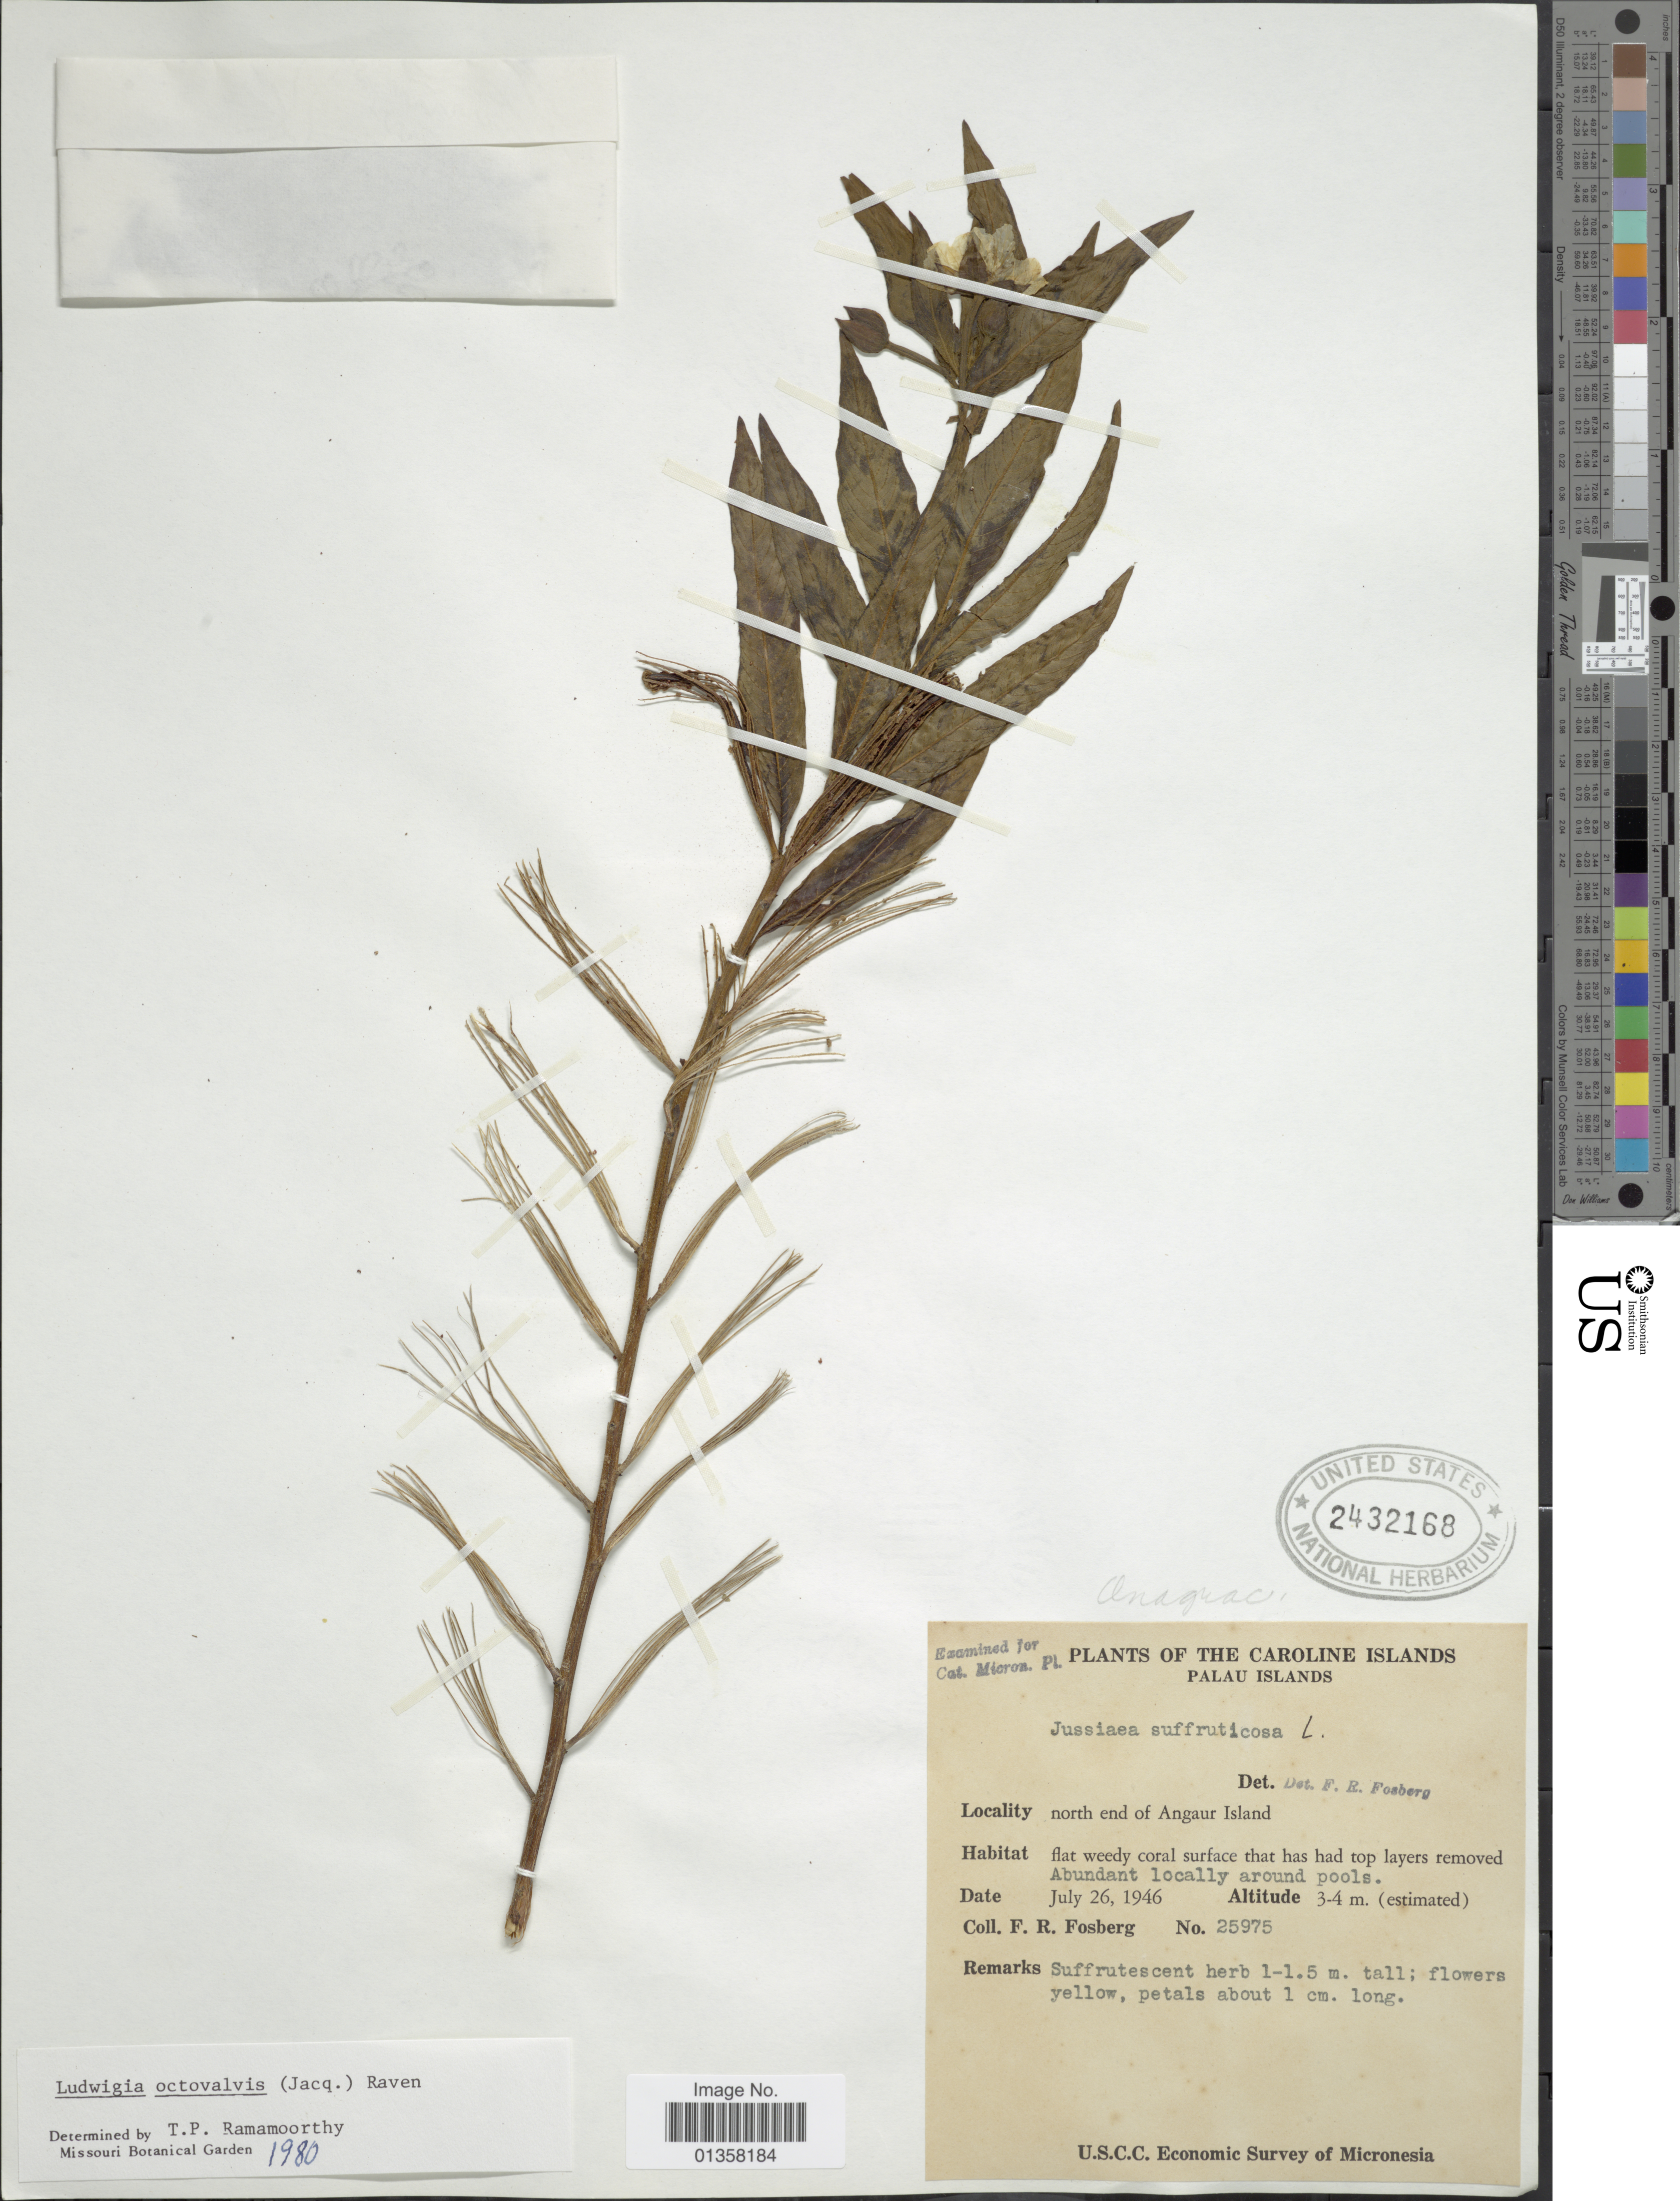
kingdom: Plantae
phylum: Tracheophyta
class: Magnoliopsida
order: Myrtales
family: Onagraceae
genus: Ludwigia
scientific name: Ludwigia octovalvis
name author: (Jacq.) P.H. Raven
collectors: F. R. Fosberg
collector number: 25975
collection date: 1946-07-26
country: Micronesia, Federated States of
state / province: Palau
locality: The Caroline Islands, north end of Angaur Island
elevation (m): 3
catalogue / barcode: US 2432168